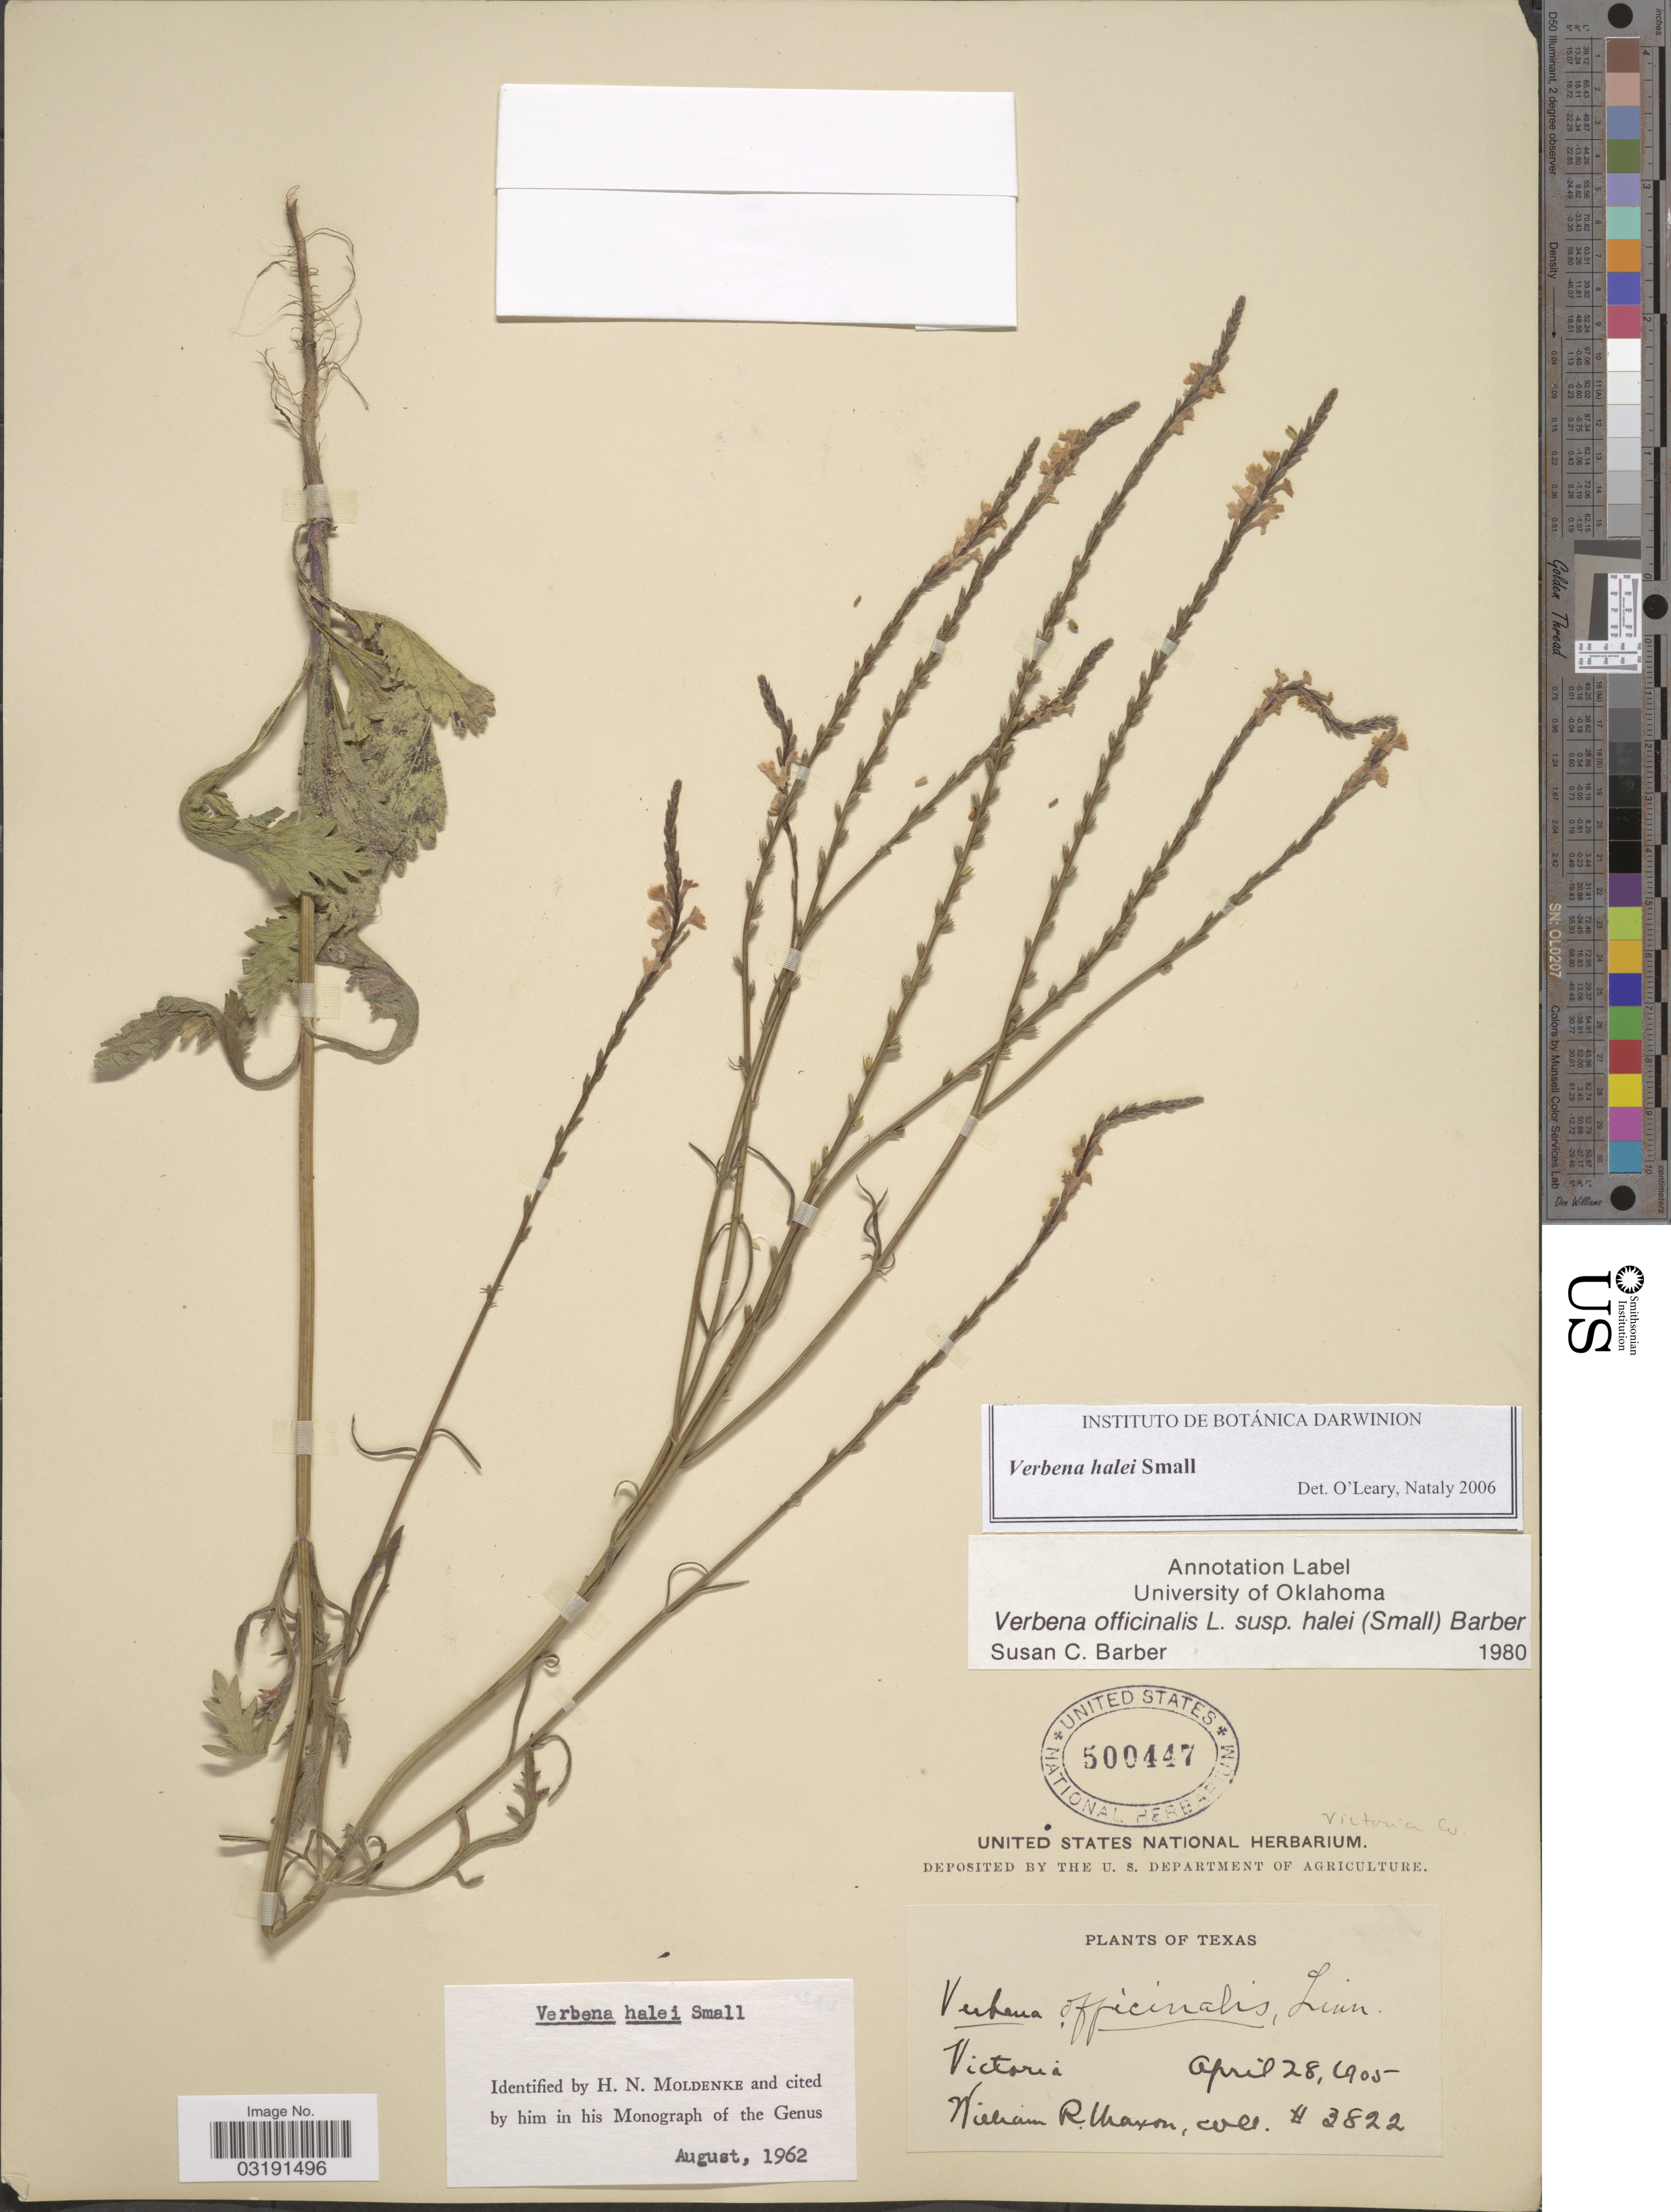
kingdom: Plantae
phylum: Tracheophyta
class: Magnoliopsida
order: Lamiales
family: Verbenaceae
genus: Verbena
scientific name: Verbena halei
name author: Small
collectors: W. R. Maxon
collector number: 3822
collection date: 1905-04-28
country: United States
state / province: Texas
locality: Victoria, Victoria Co.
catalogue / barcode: US 500447